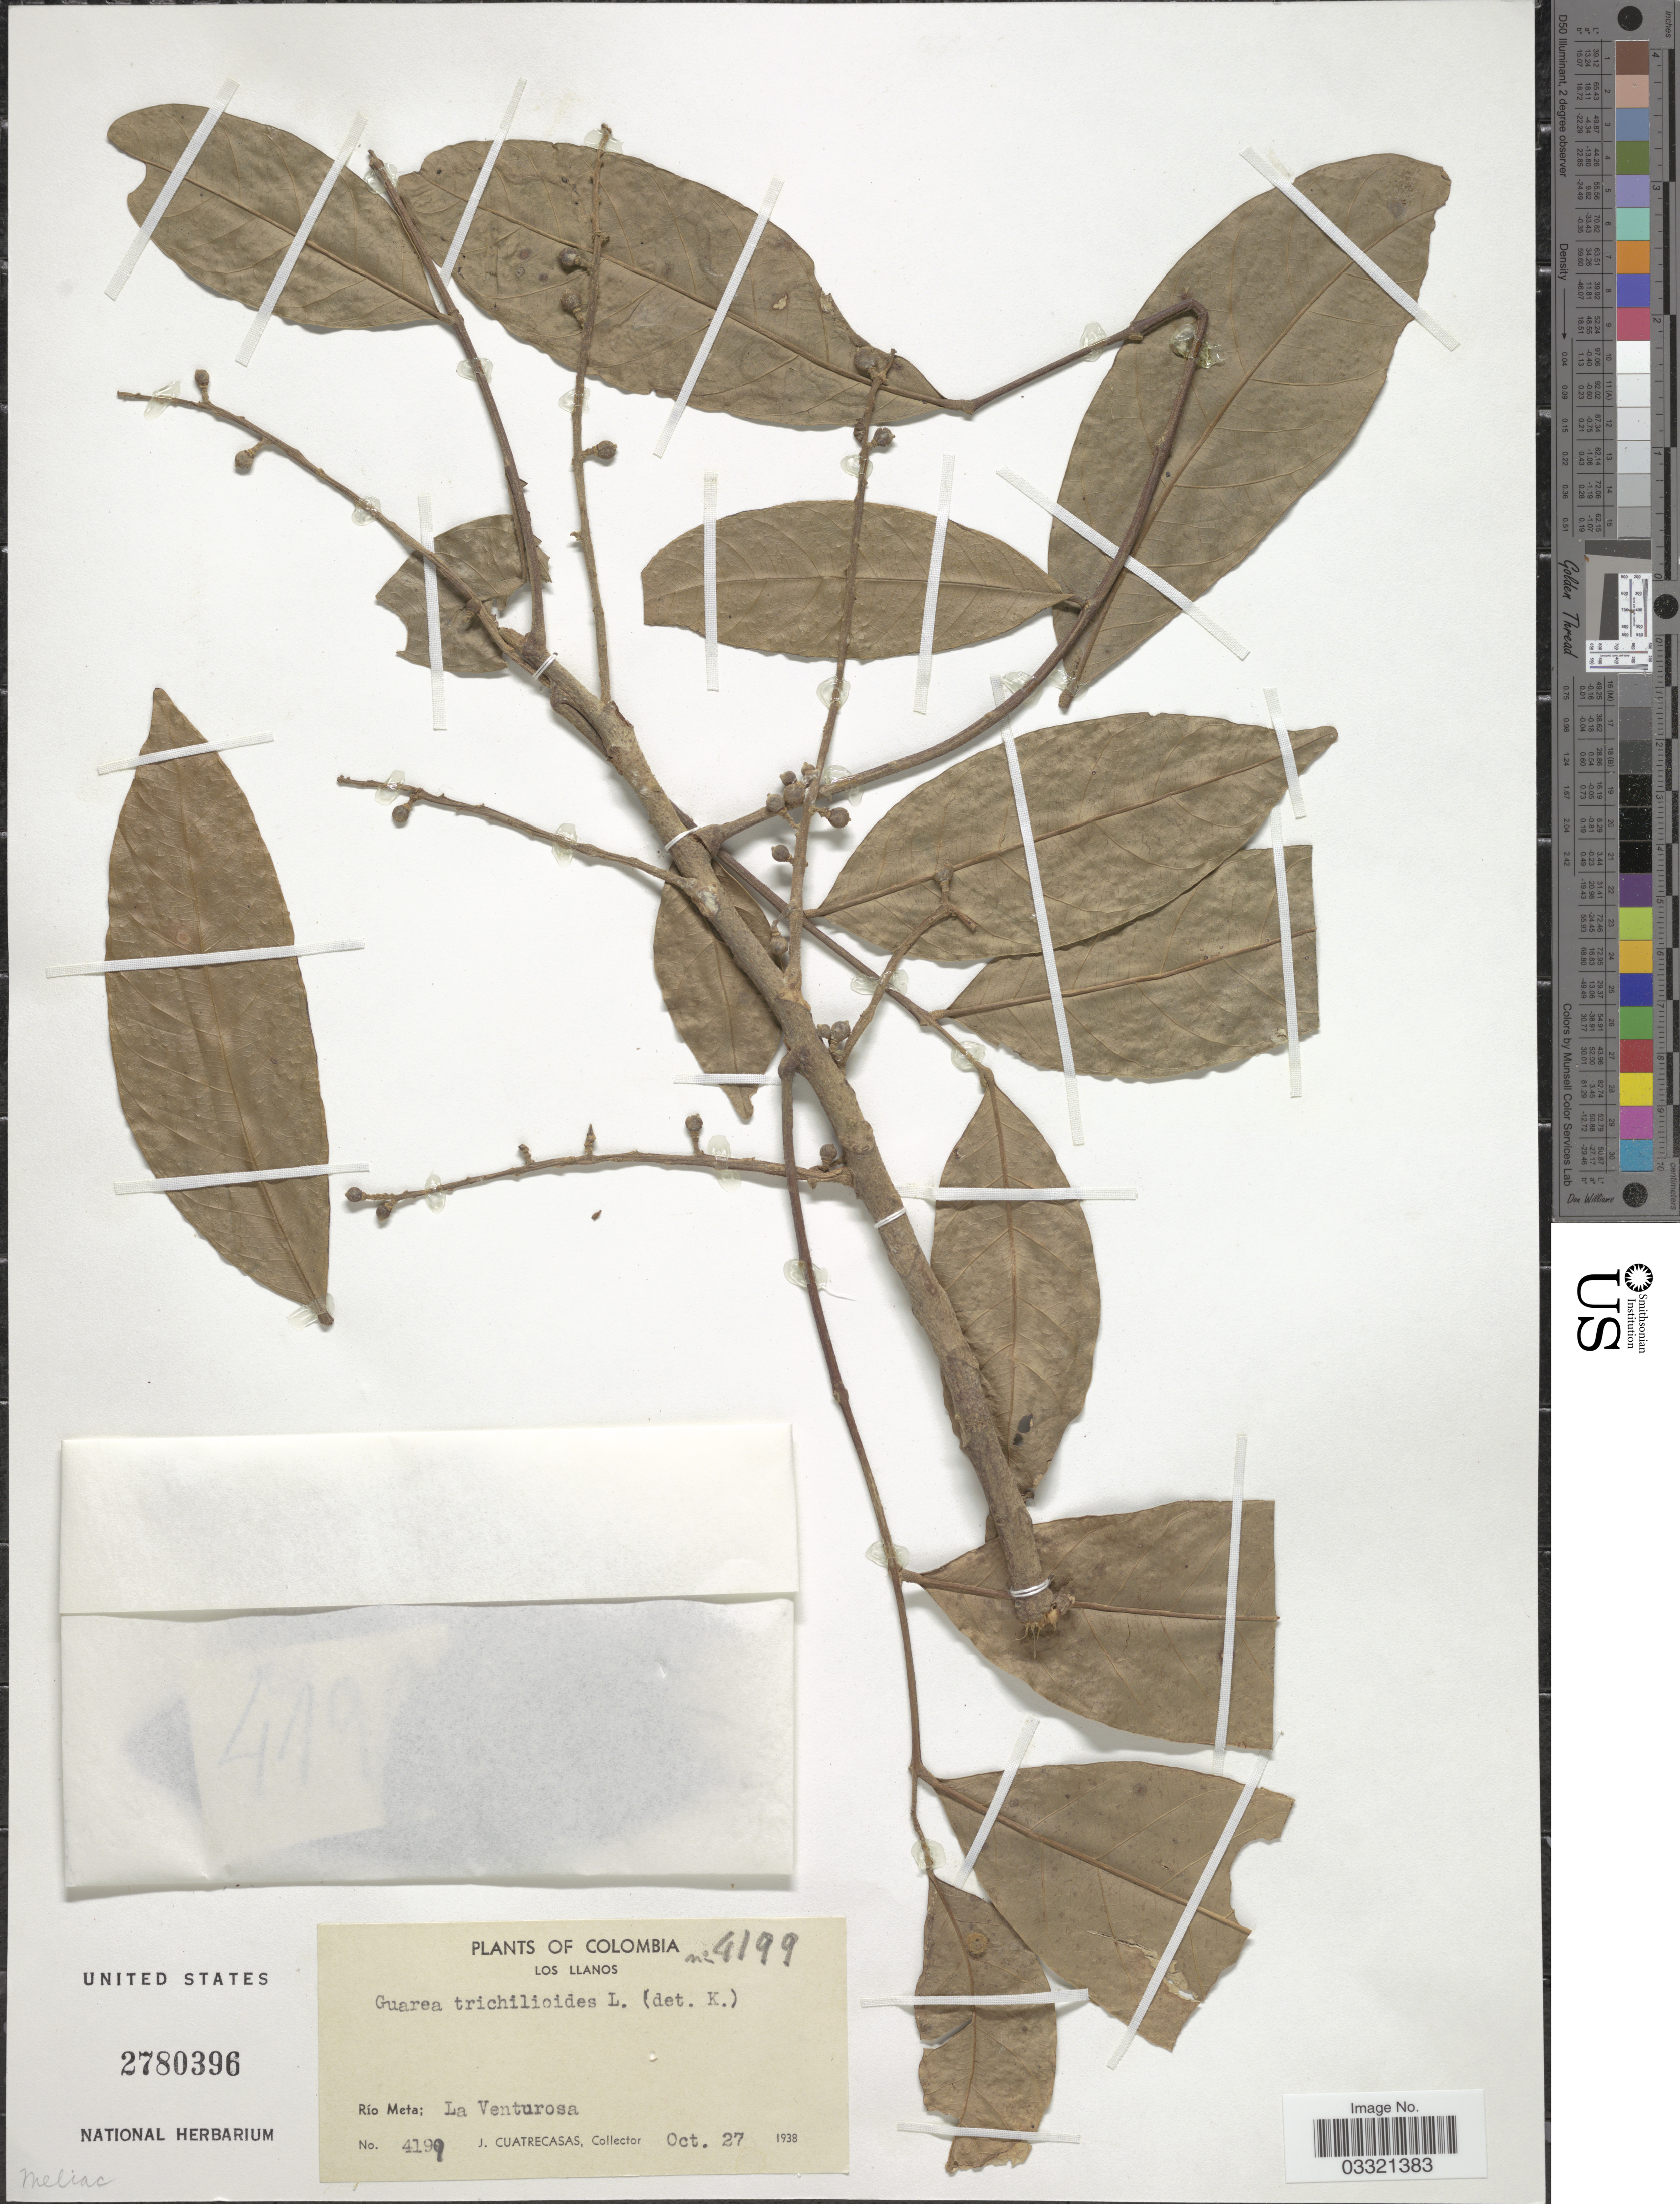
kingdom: Plantae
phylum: Tracheophyta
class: Magnoliopsida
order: Sapindales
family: Meliaceae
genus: Guarea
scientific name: Guarea guidonia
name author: (L.) Sleumer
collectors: J. Cuatrecasas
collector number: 4199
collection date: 1938-10-27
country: Colombia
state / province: Meta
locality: Los Llanos. Río Meta; La Venturosa.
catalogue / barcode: US 2780396